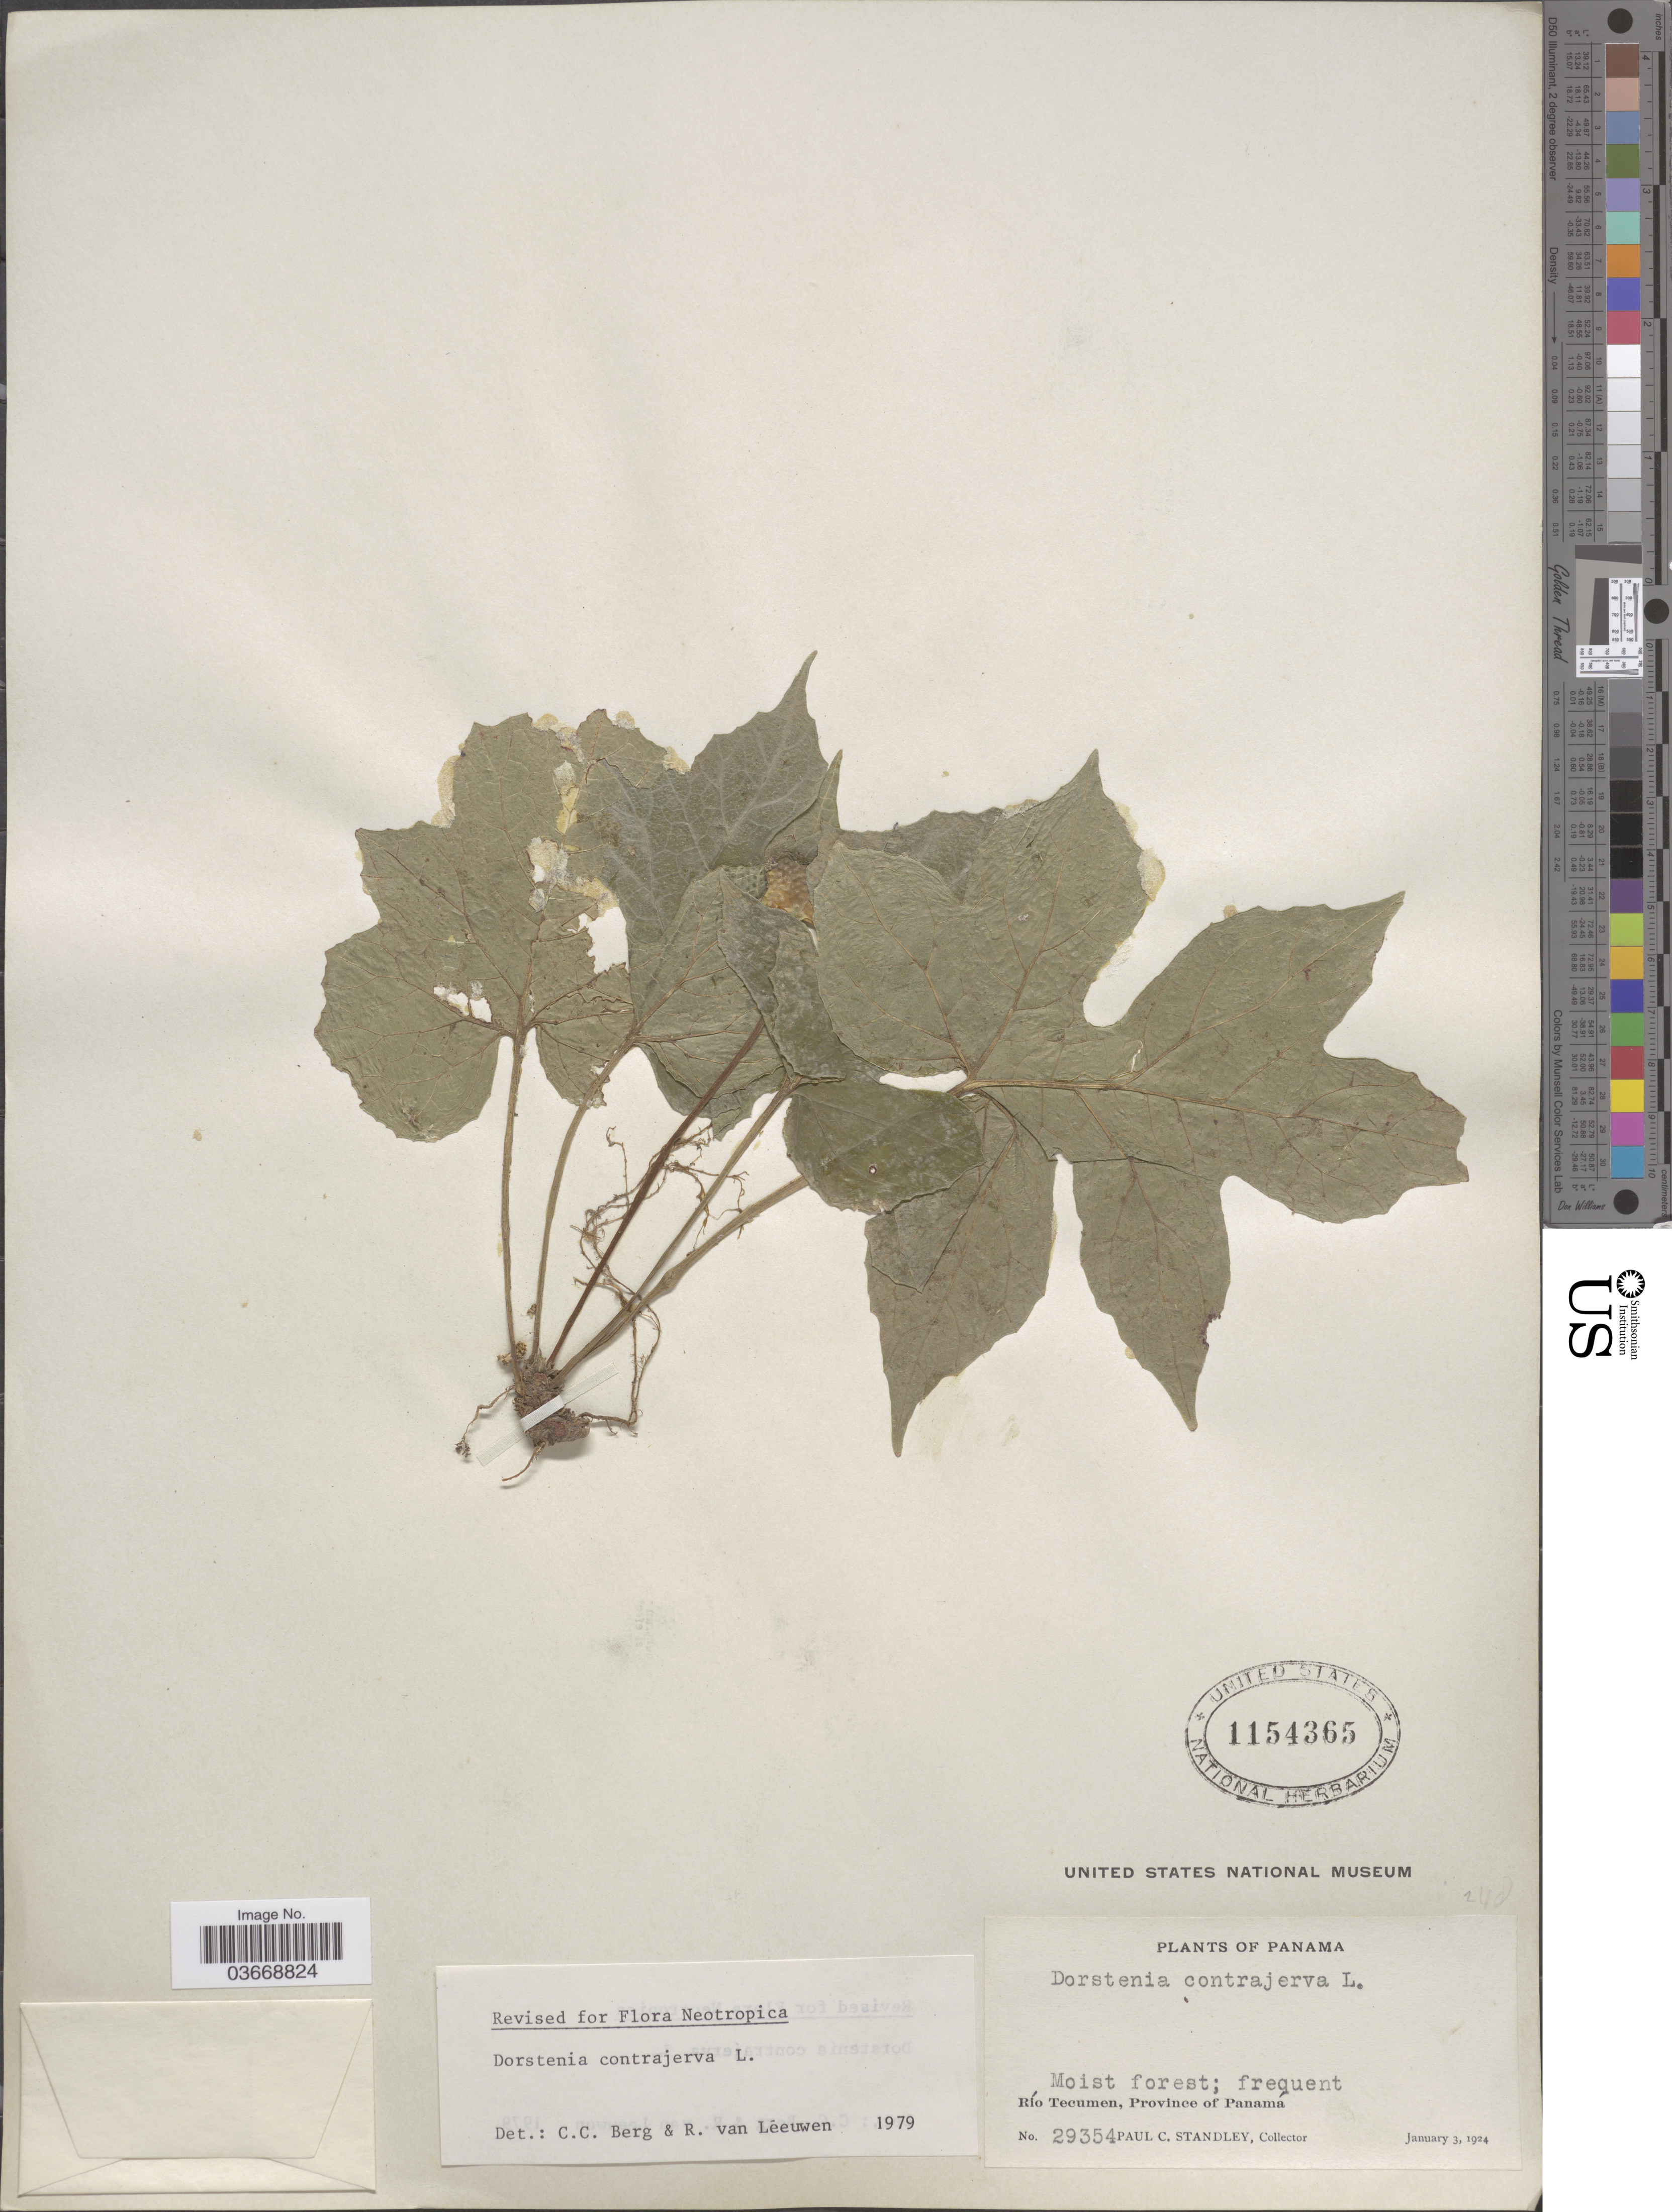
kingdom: Plantae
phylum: Tracheophyta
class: Magnoliopsida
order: Rosales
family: Moraceae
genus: Dorstenia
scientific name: Dorstenia contrajerva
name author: L.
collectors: P. C. Standley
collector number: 29354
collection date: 1924-01-03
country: Panama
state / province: Panamá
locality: Río Tecumen.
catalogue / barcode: US 1154365